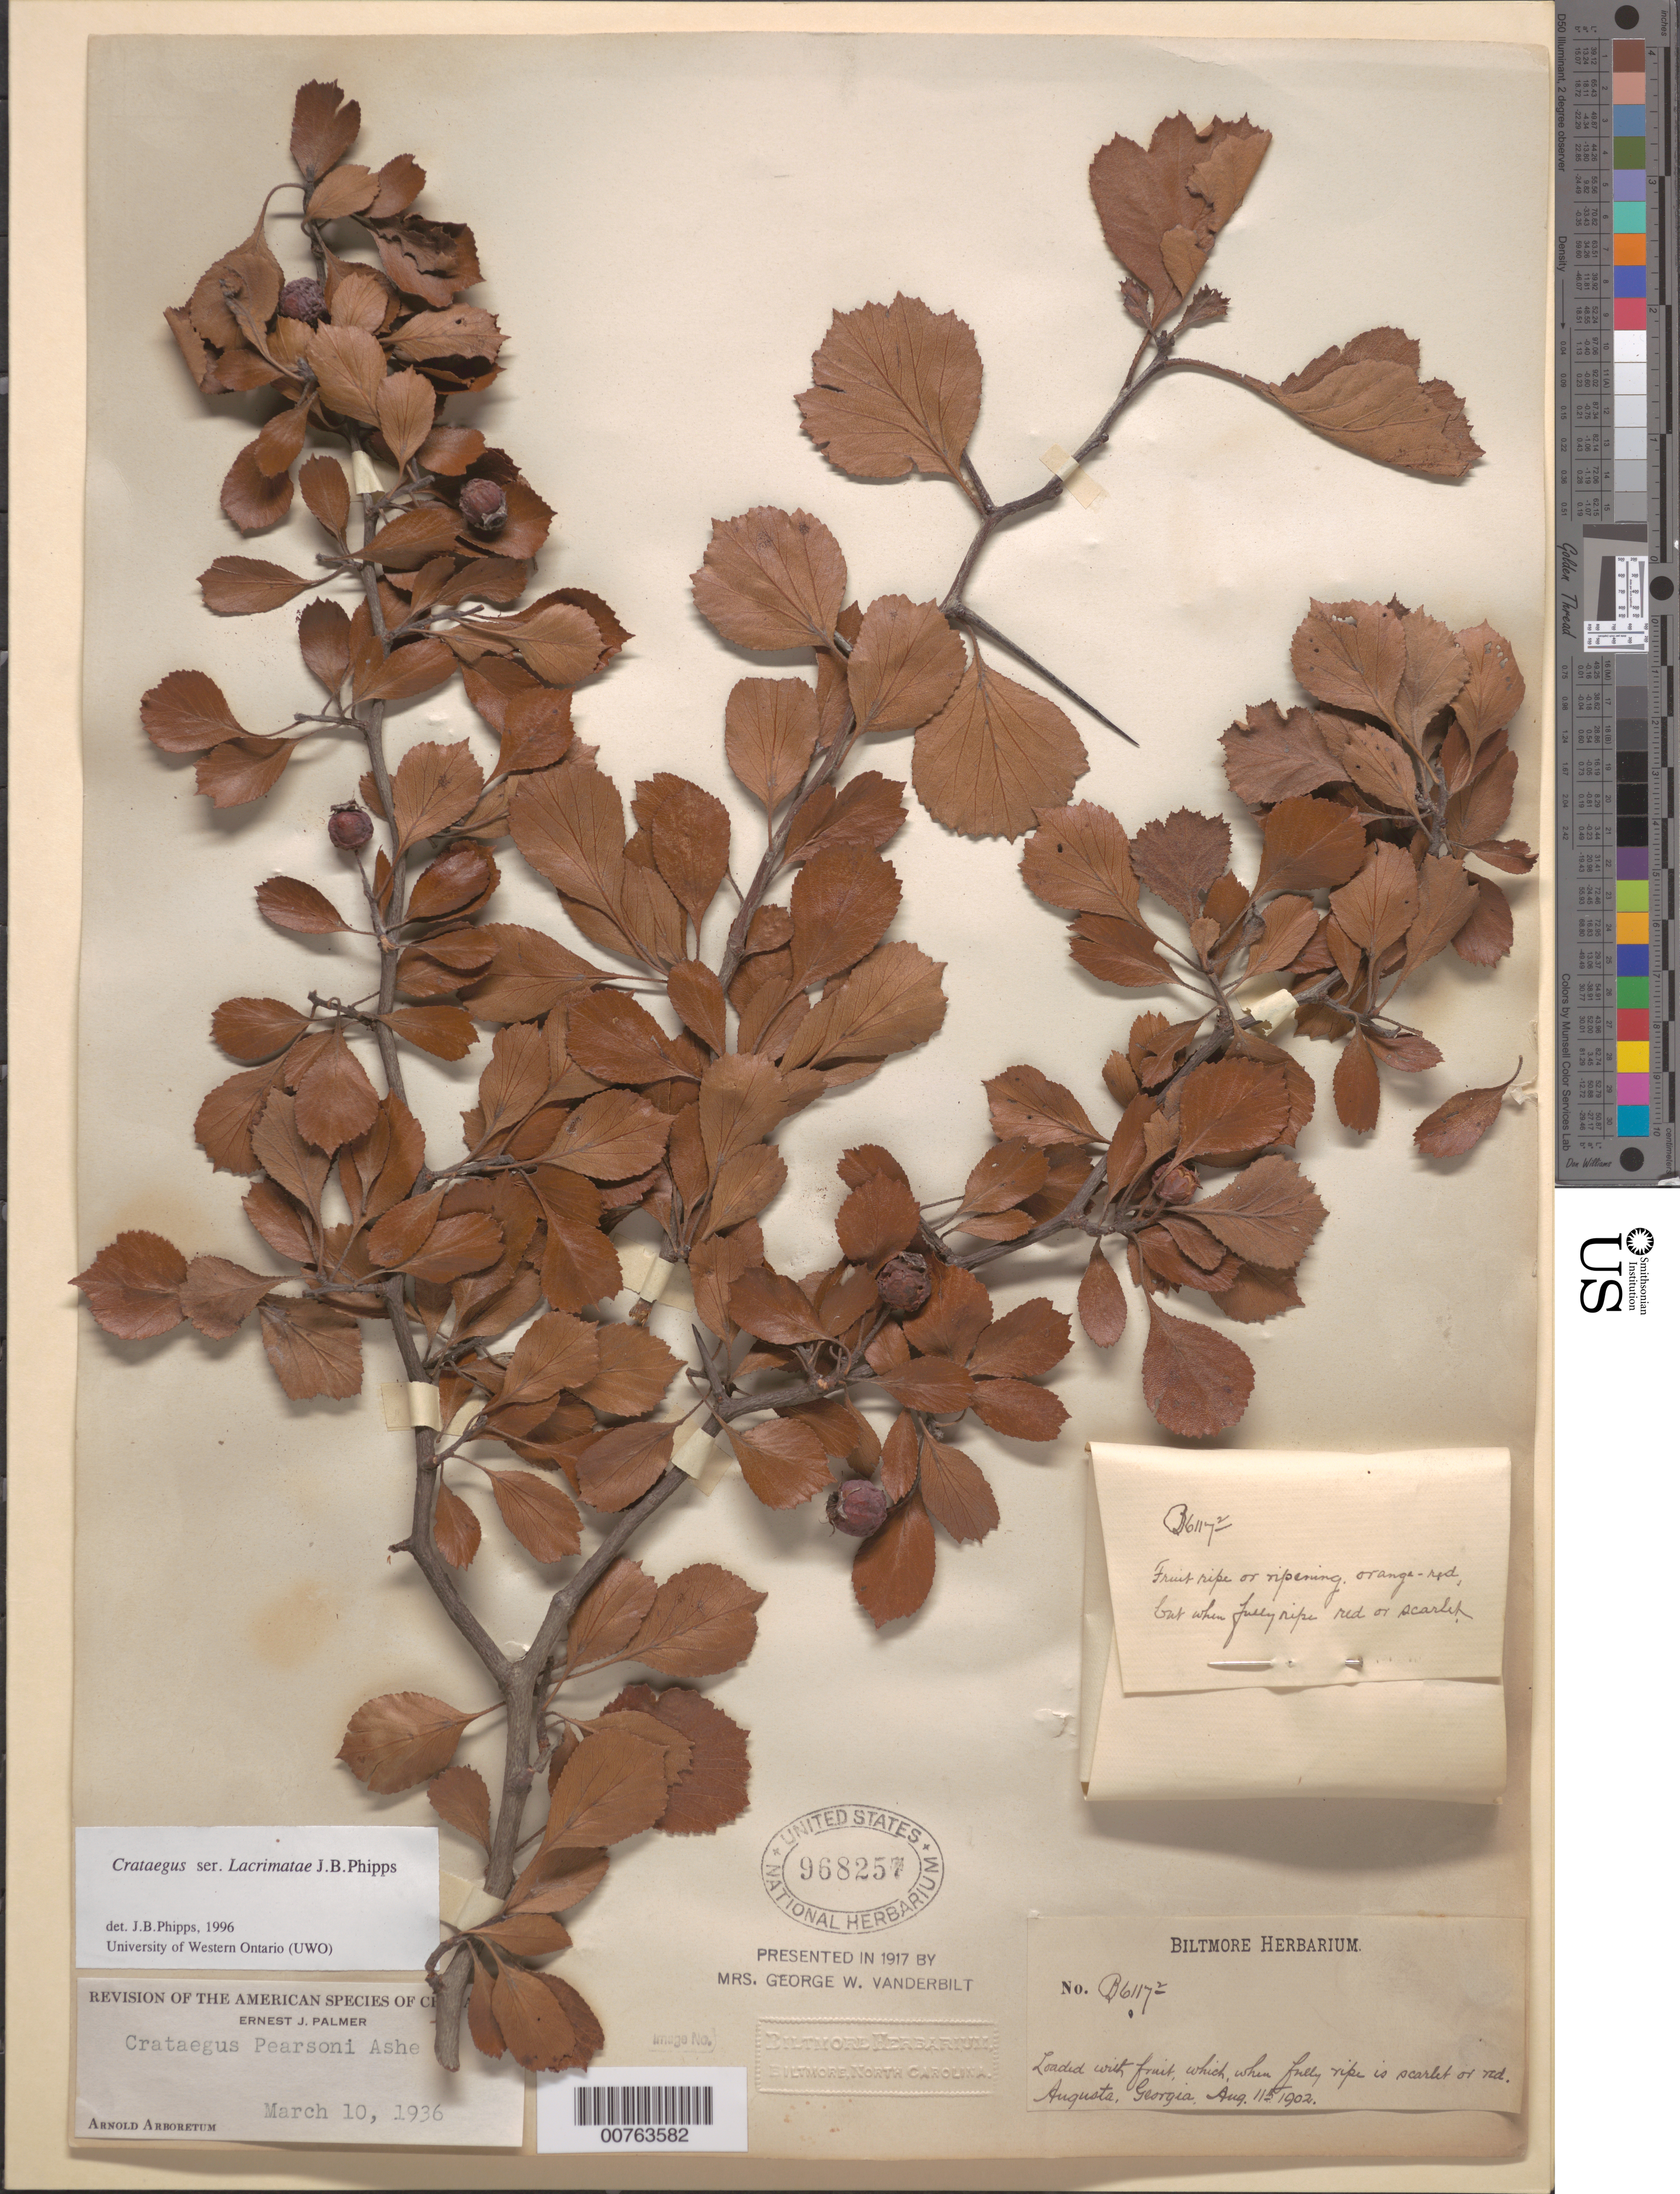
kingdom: Plantae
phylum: Tracheophyta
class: Magnoliopsida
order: Rosales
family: Rosaceae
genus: Crataegus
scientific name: Crataegus pearsonii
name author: Ashe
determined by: Palmer, E. J.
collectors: ex herb. Biltmore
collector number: B6117.2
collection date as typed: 11 Aug 1902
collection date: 1902-08-11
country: United States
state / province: Georgia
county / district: Richmond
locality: Augusta.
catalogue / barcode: US 968257